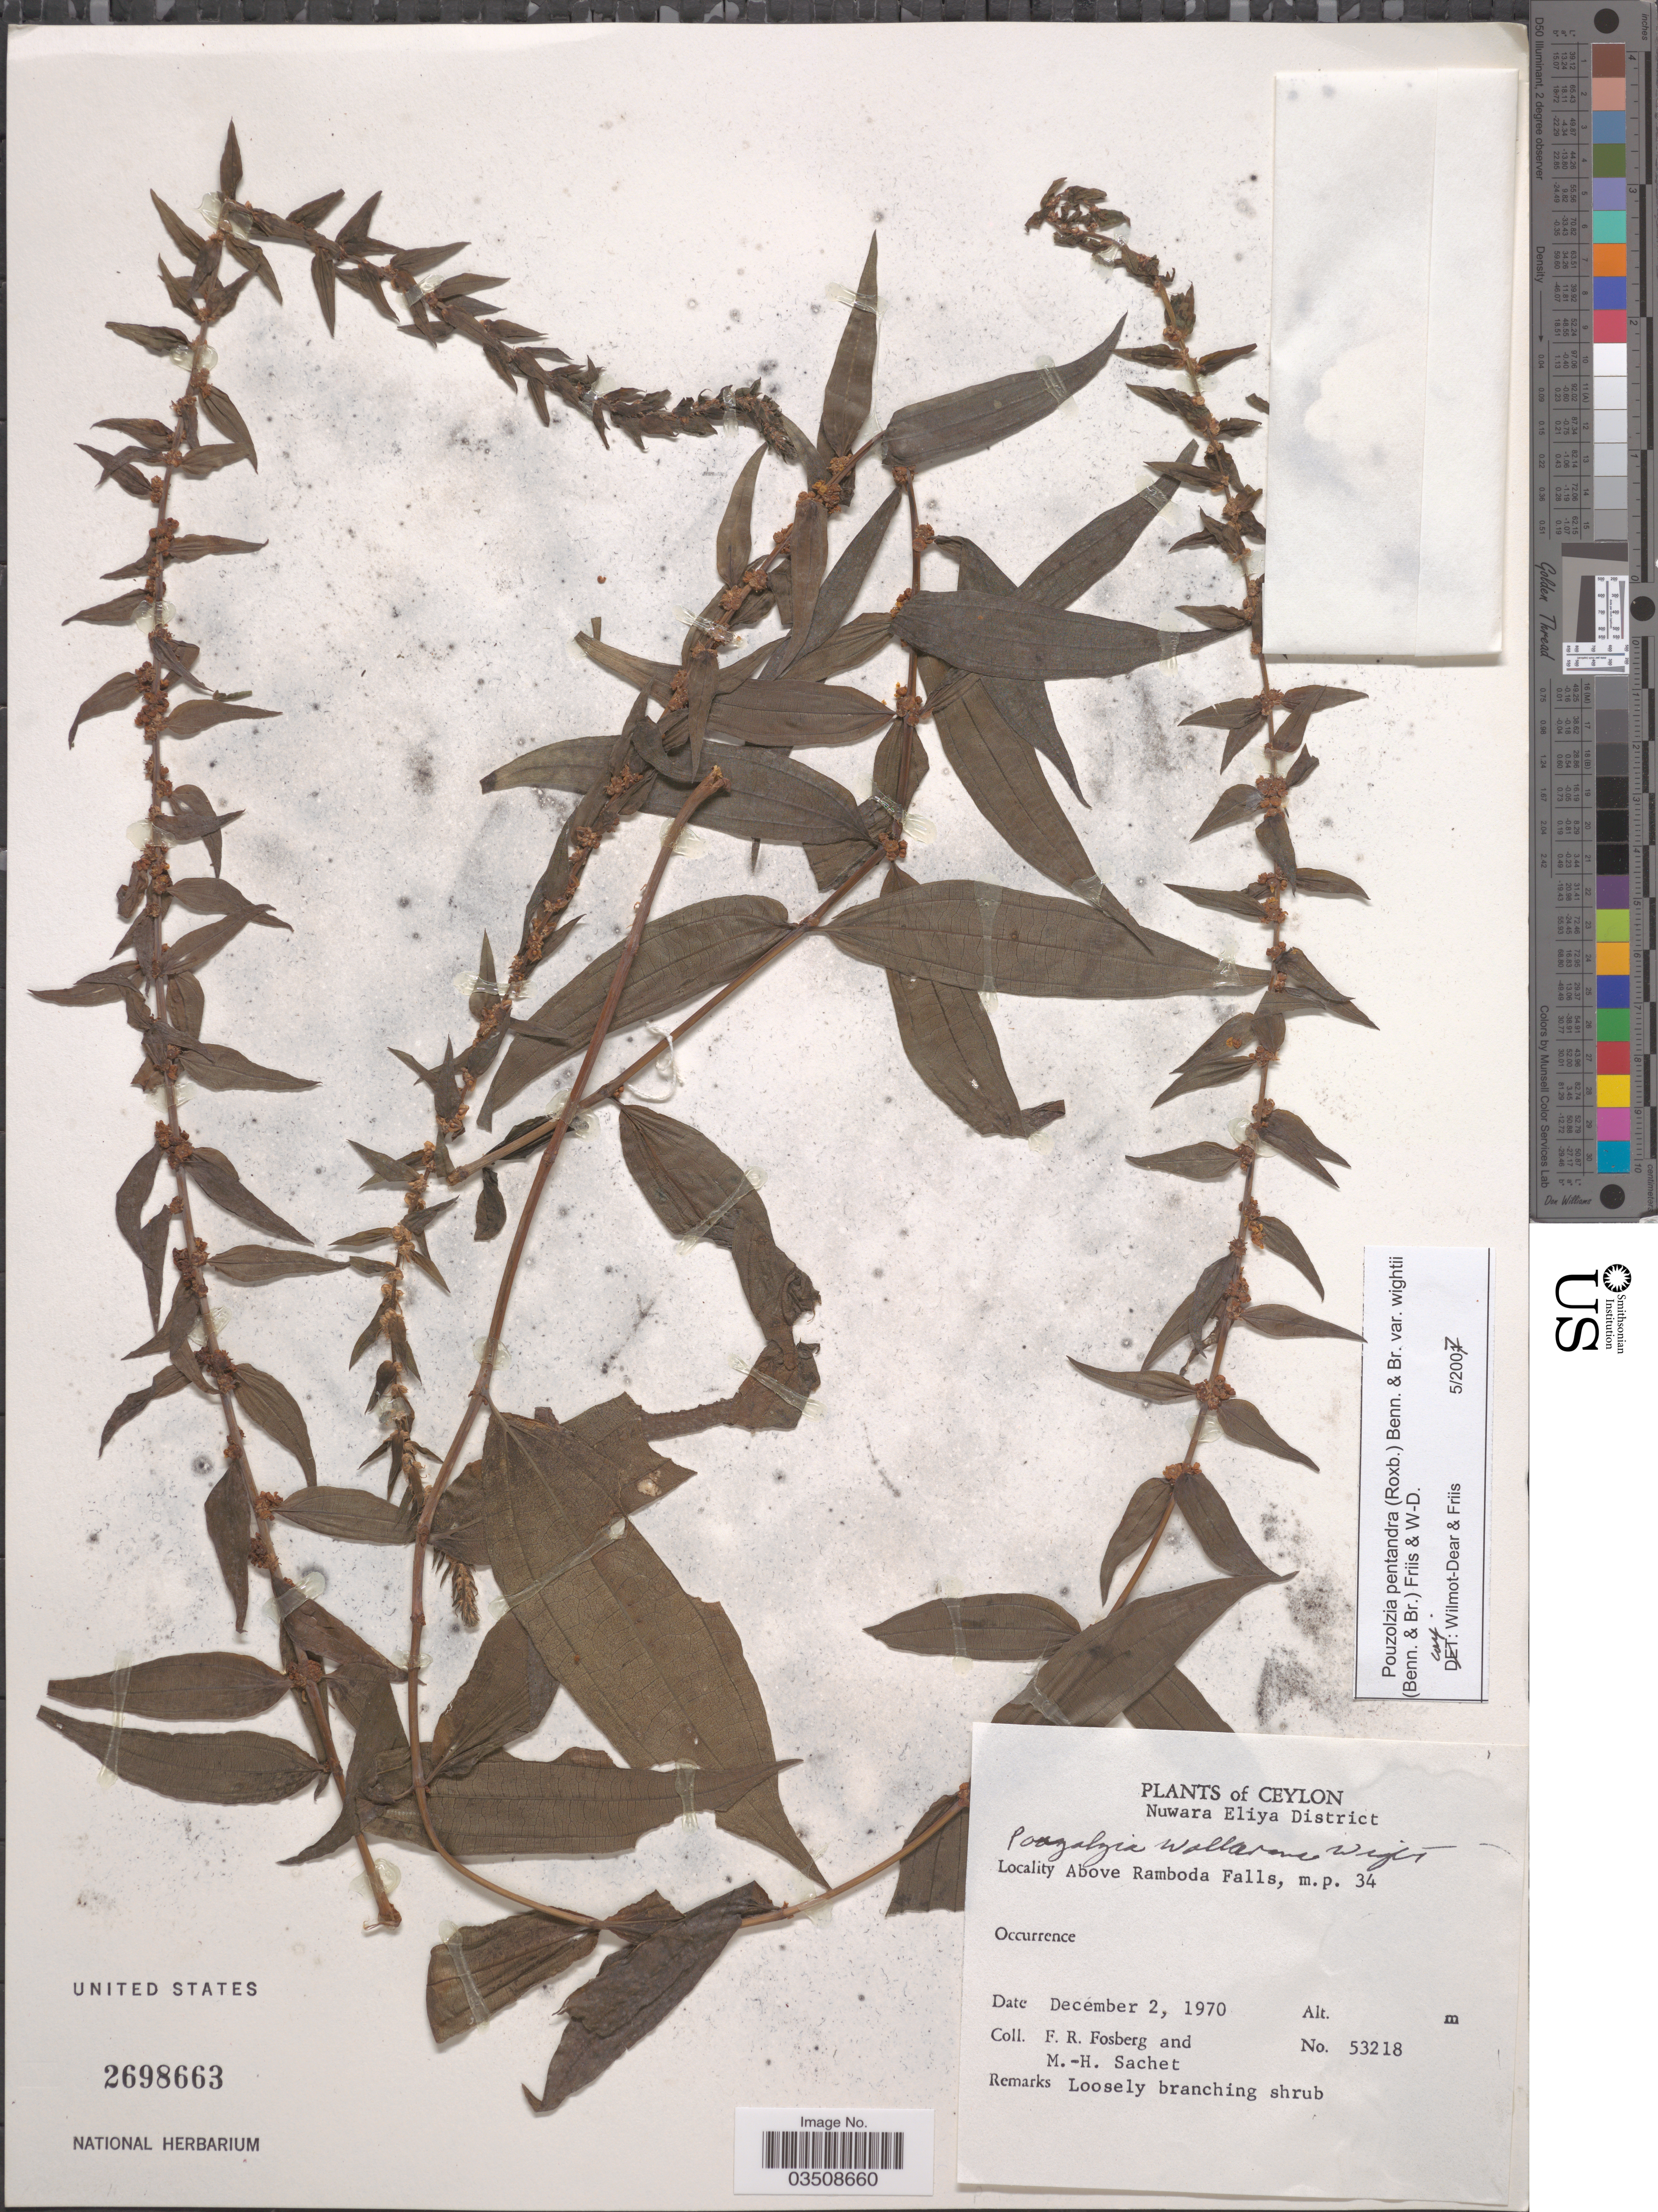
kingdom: Plantae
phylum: Tracheophyta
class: Magnoliopsida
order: Rosales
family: Urticaceae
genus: Gonostegia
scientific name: Gonostegia pentandra var. wightii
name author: (Benn.) Pull. & Karupp.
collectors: F. R. Fosberg & M.-H. Sachet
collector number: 53218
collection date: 1970-12-02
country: Sri Lanka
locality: Ceylon. Nuwara Eliya District. Above Ramboda Falls, m.p. 34.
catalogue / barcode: US 2698663